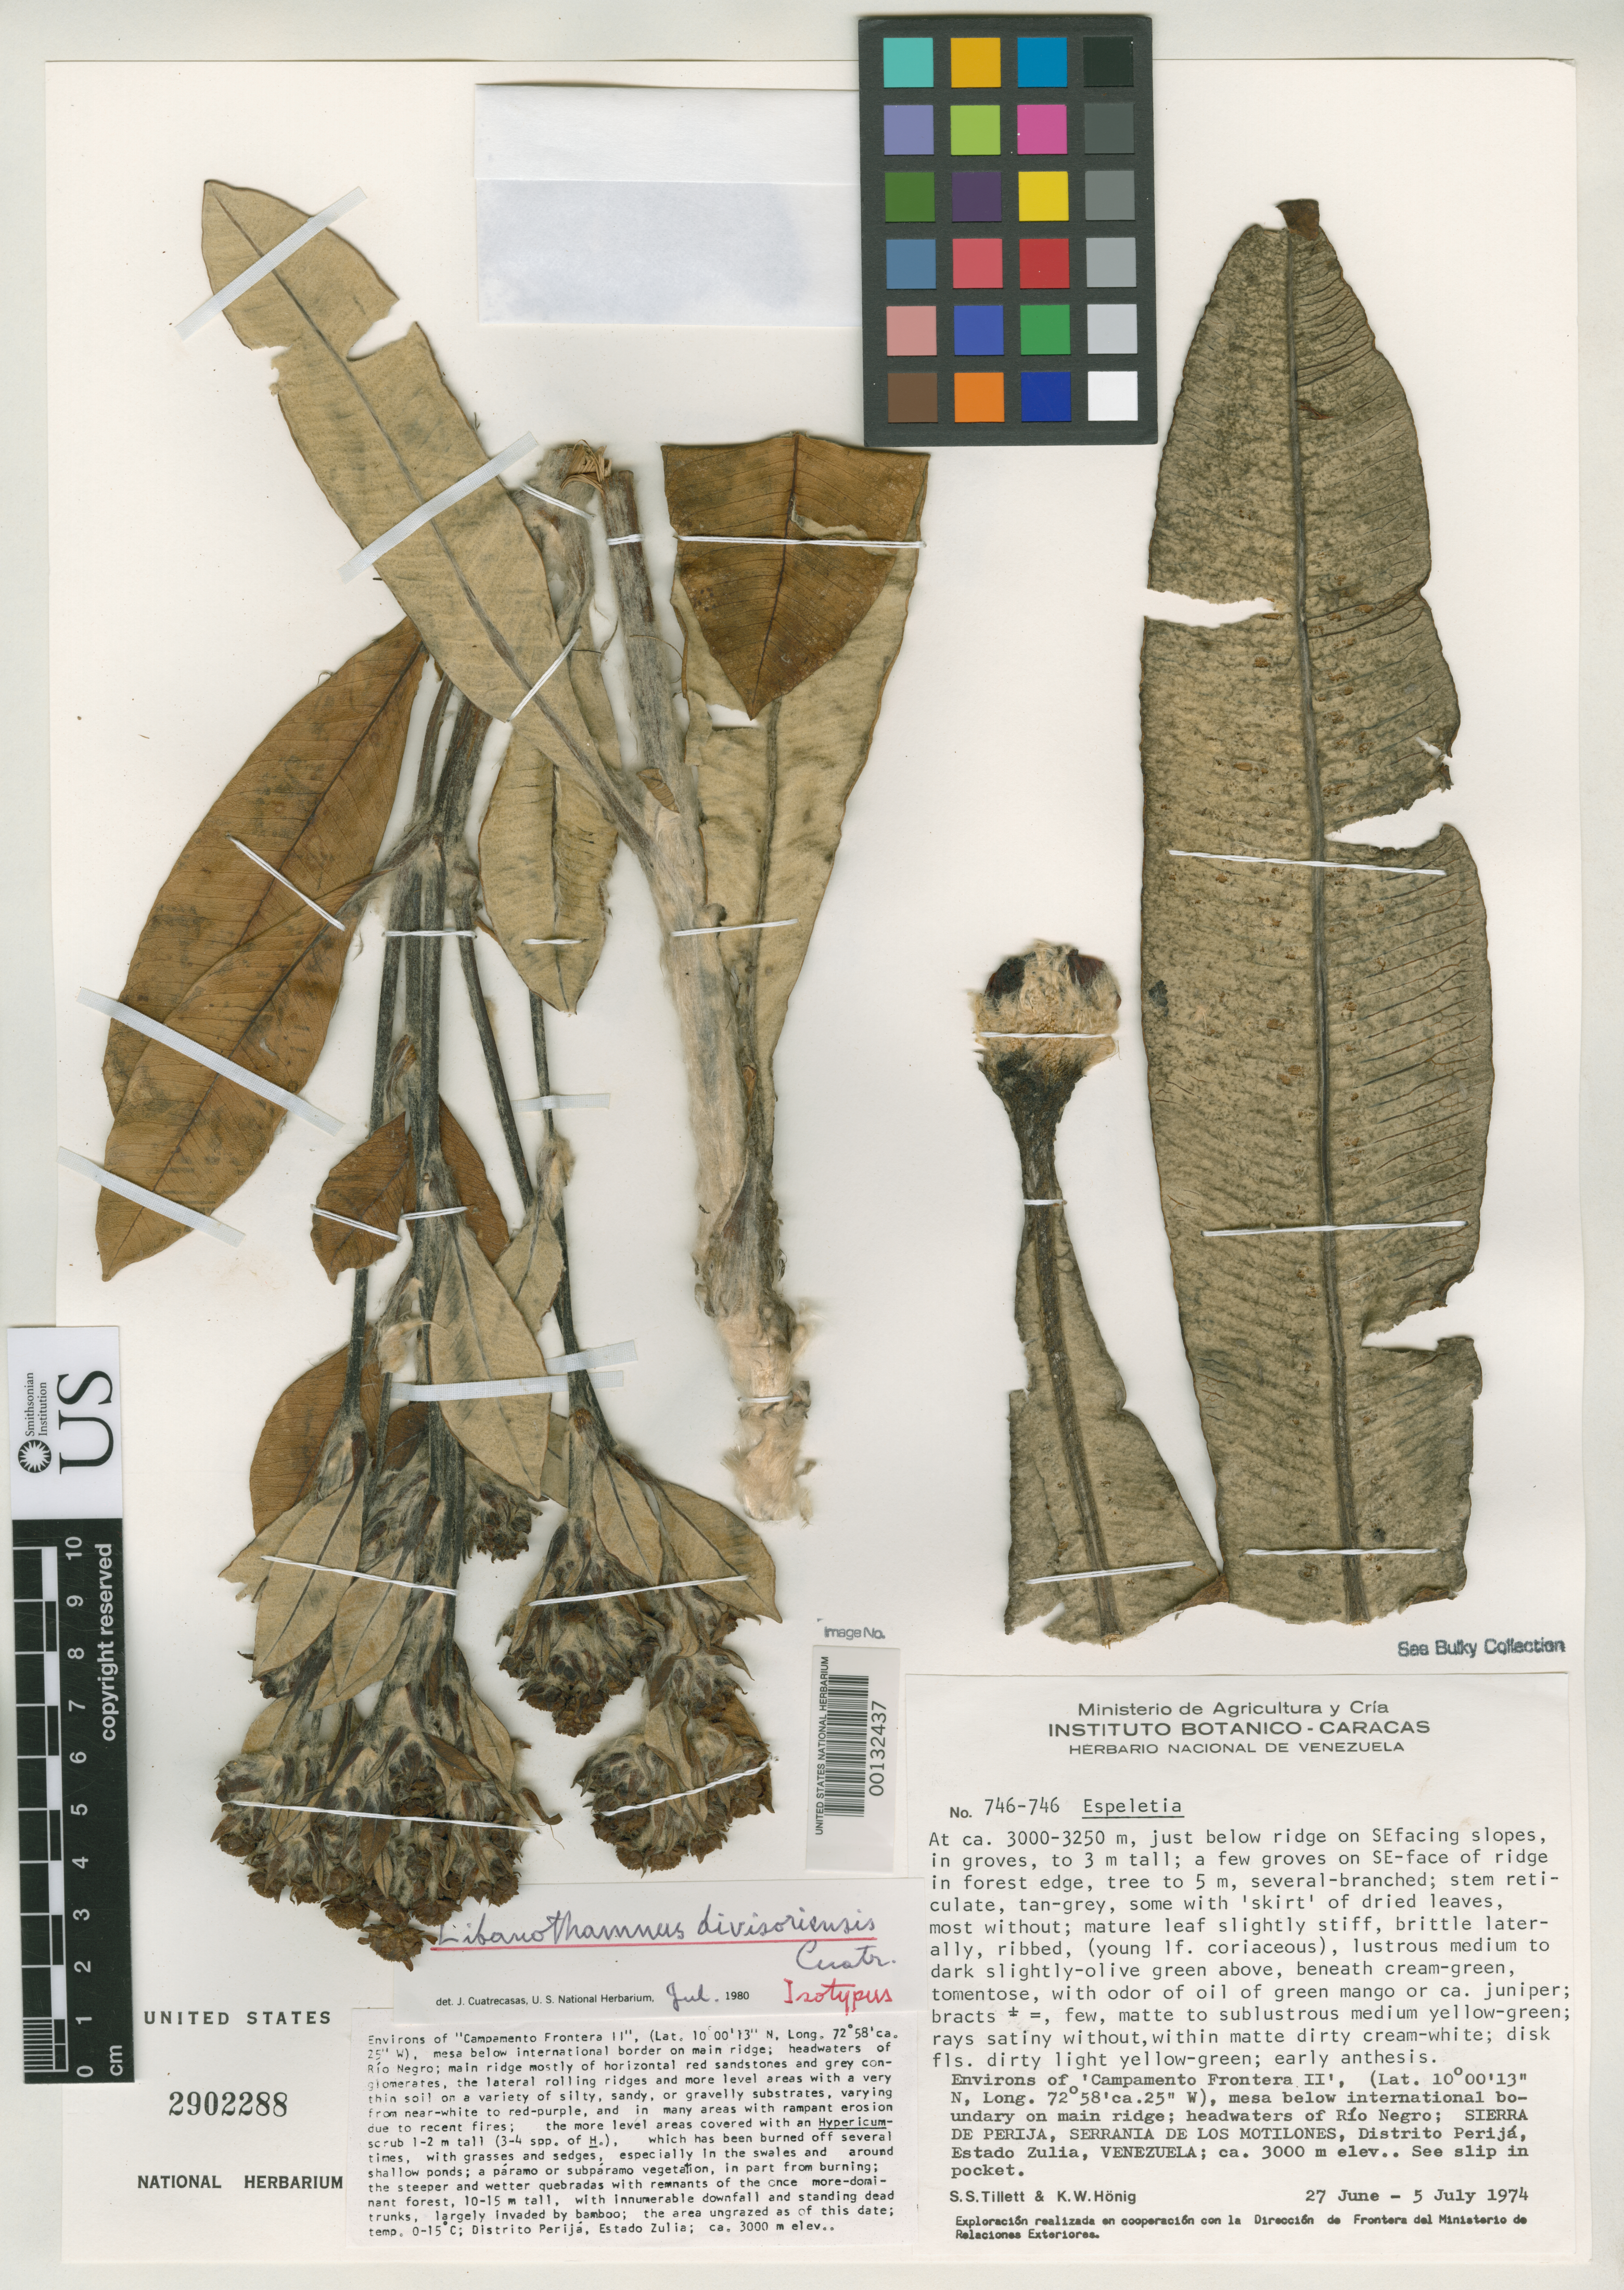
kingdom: Plantae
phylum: Tracheophyta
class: Magnoliopsida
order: Asterales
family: Asteraceae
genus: Libanothamnus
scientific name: Libanothamnus divisoriensis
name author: Cuatrec.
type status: Isotype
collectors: S. S. Tillett & K. Hoenig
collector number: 746-746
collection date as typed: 27 Jun 1974 to 05 Jul 1974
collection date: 1974-06-27/1974-07-05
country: Venezuela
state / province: Zulia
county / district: Machiques de Perijá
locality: Sierra de Perija, Serrania de Los Motilones, mesa below international boundary on main ridge.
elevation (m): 3000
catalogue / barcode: US 2902288